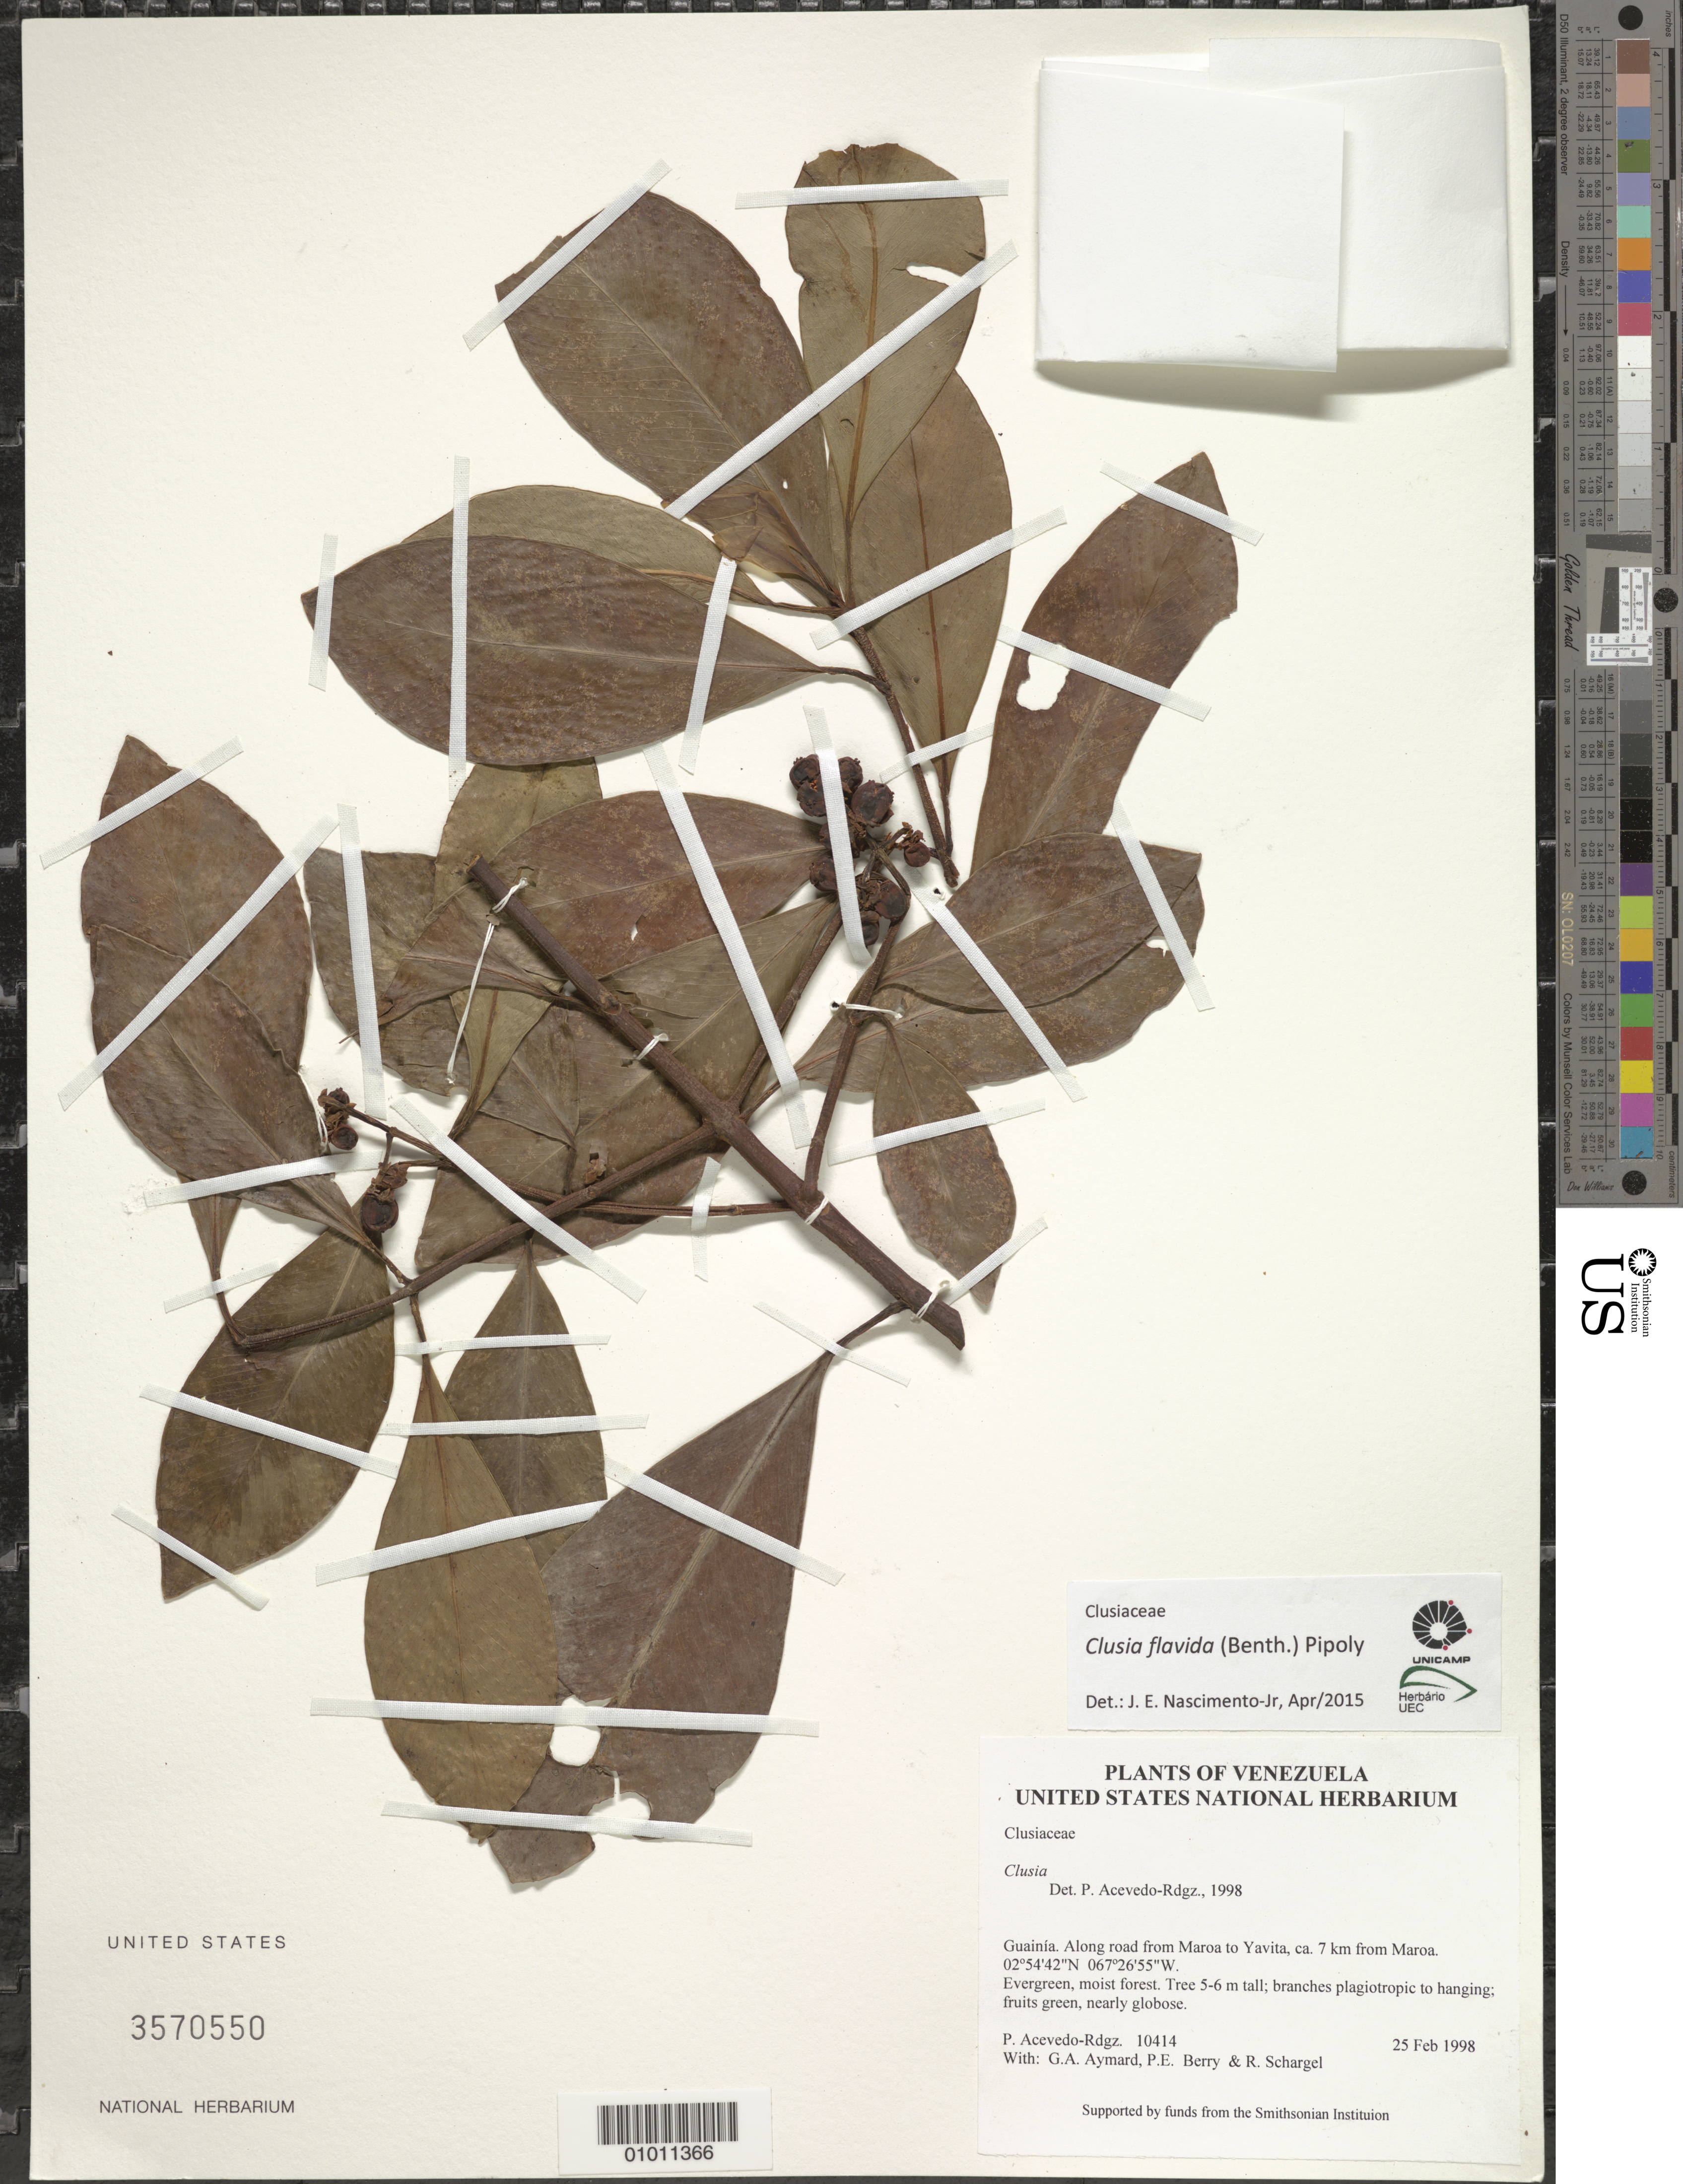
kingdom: Plantae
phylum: Tracheophyta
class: Magnoliopsida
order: Malpighiales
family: Clusiaceae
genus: Clusia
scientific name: Clusia flavida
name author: (Benth.) Pipoly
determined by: Nascimento, Jose E., Jr.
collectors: P. Acevedo-Rodr., G. A. Aymard, P. E. Berry & R. Schargel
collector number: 10414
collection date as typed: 25 Feb 1998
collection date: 1998-02-25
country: Venezuela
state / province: Amazonas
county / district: Maroa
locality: Along road from Maroa to Yavita, ca. 7 km from Maroa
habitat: Evergreen, moist forest.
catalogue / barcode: US 3570550